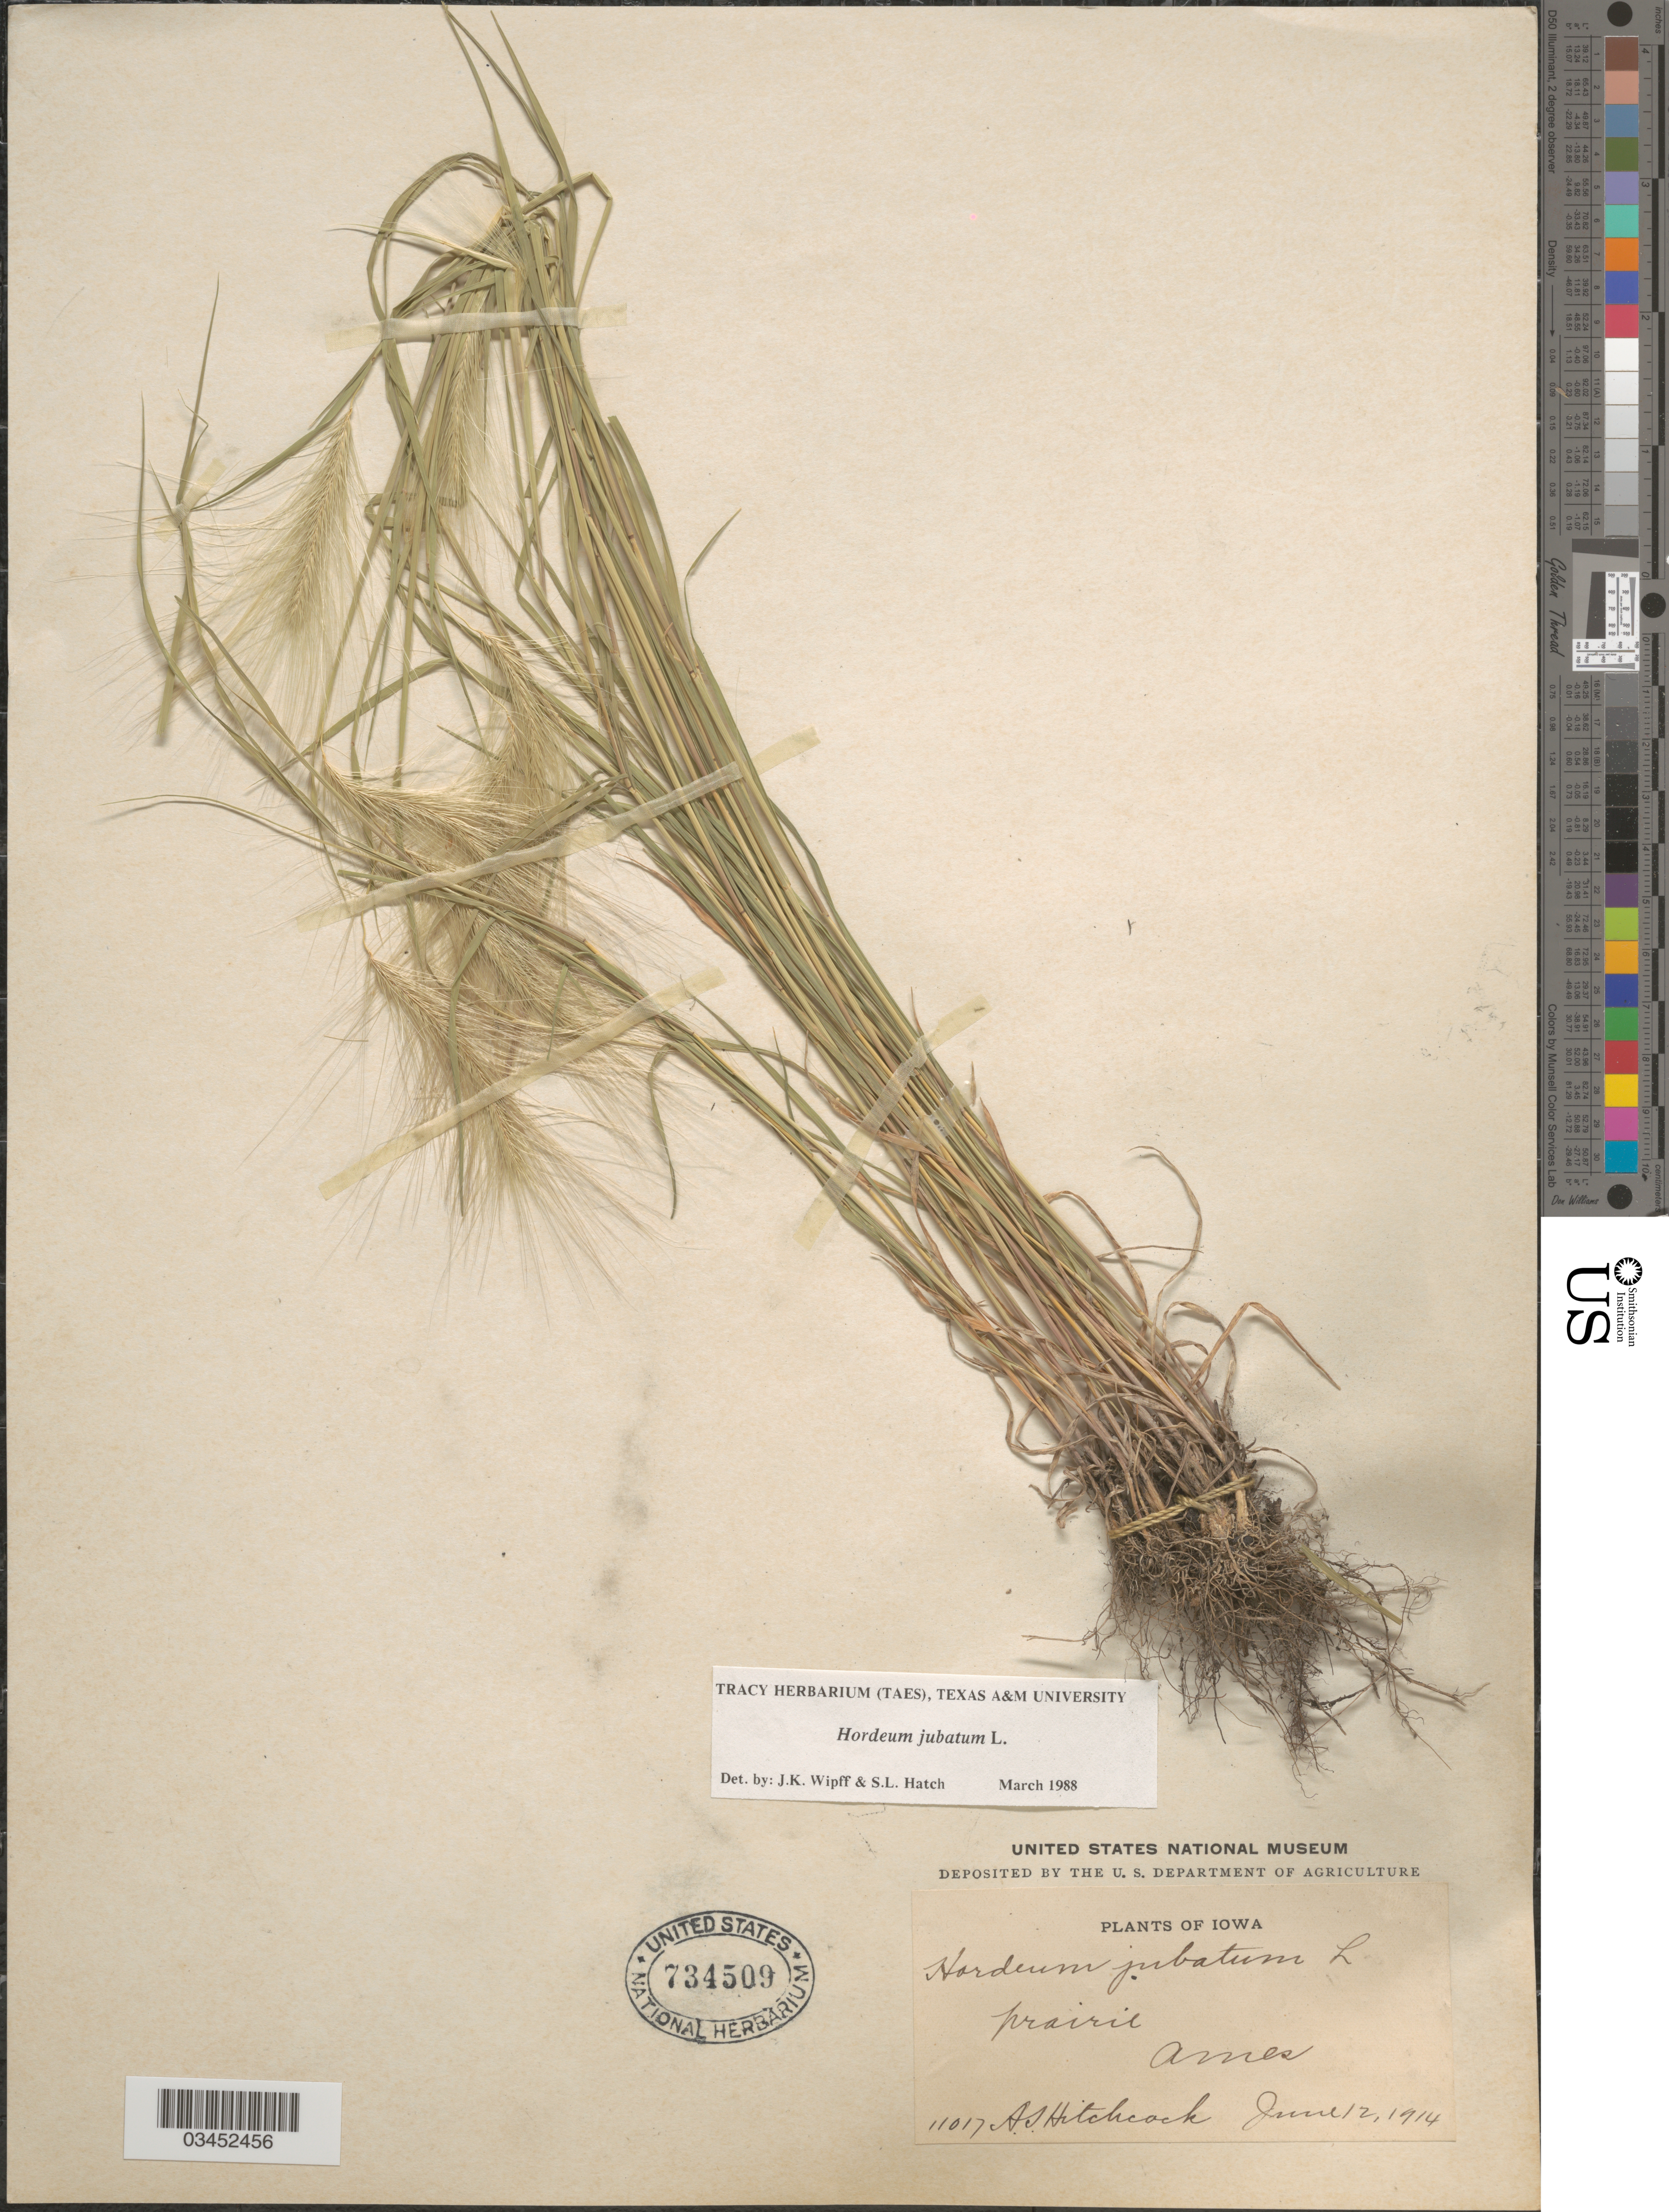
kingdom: Plantae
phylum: Tracheophyta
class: Liliopsida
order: Poales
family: Poaceae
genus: Hordeum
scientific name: Hordeum jubatum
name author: L.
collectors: A. S. Hitchcock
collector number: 11017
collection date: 1914-06-12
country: United States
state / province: Iowa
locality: Prairie Ames.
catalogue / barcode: US 734509